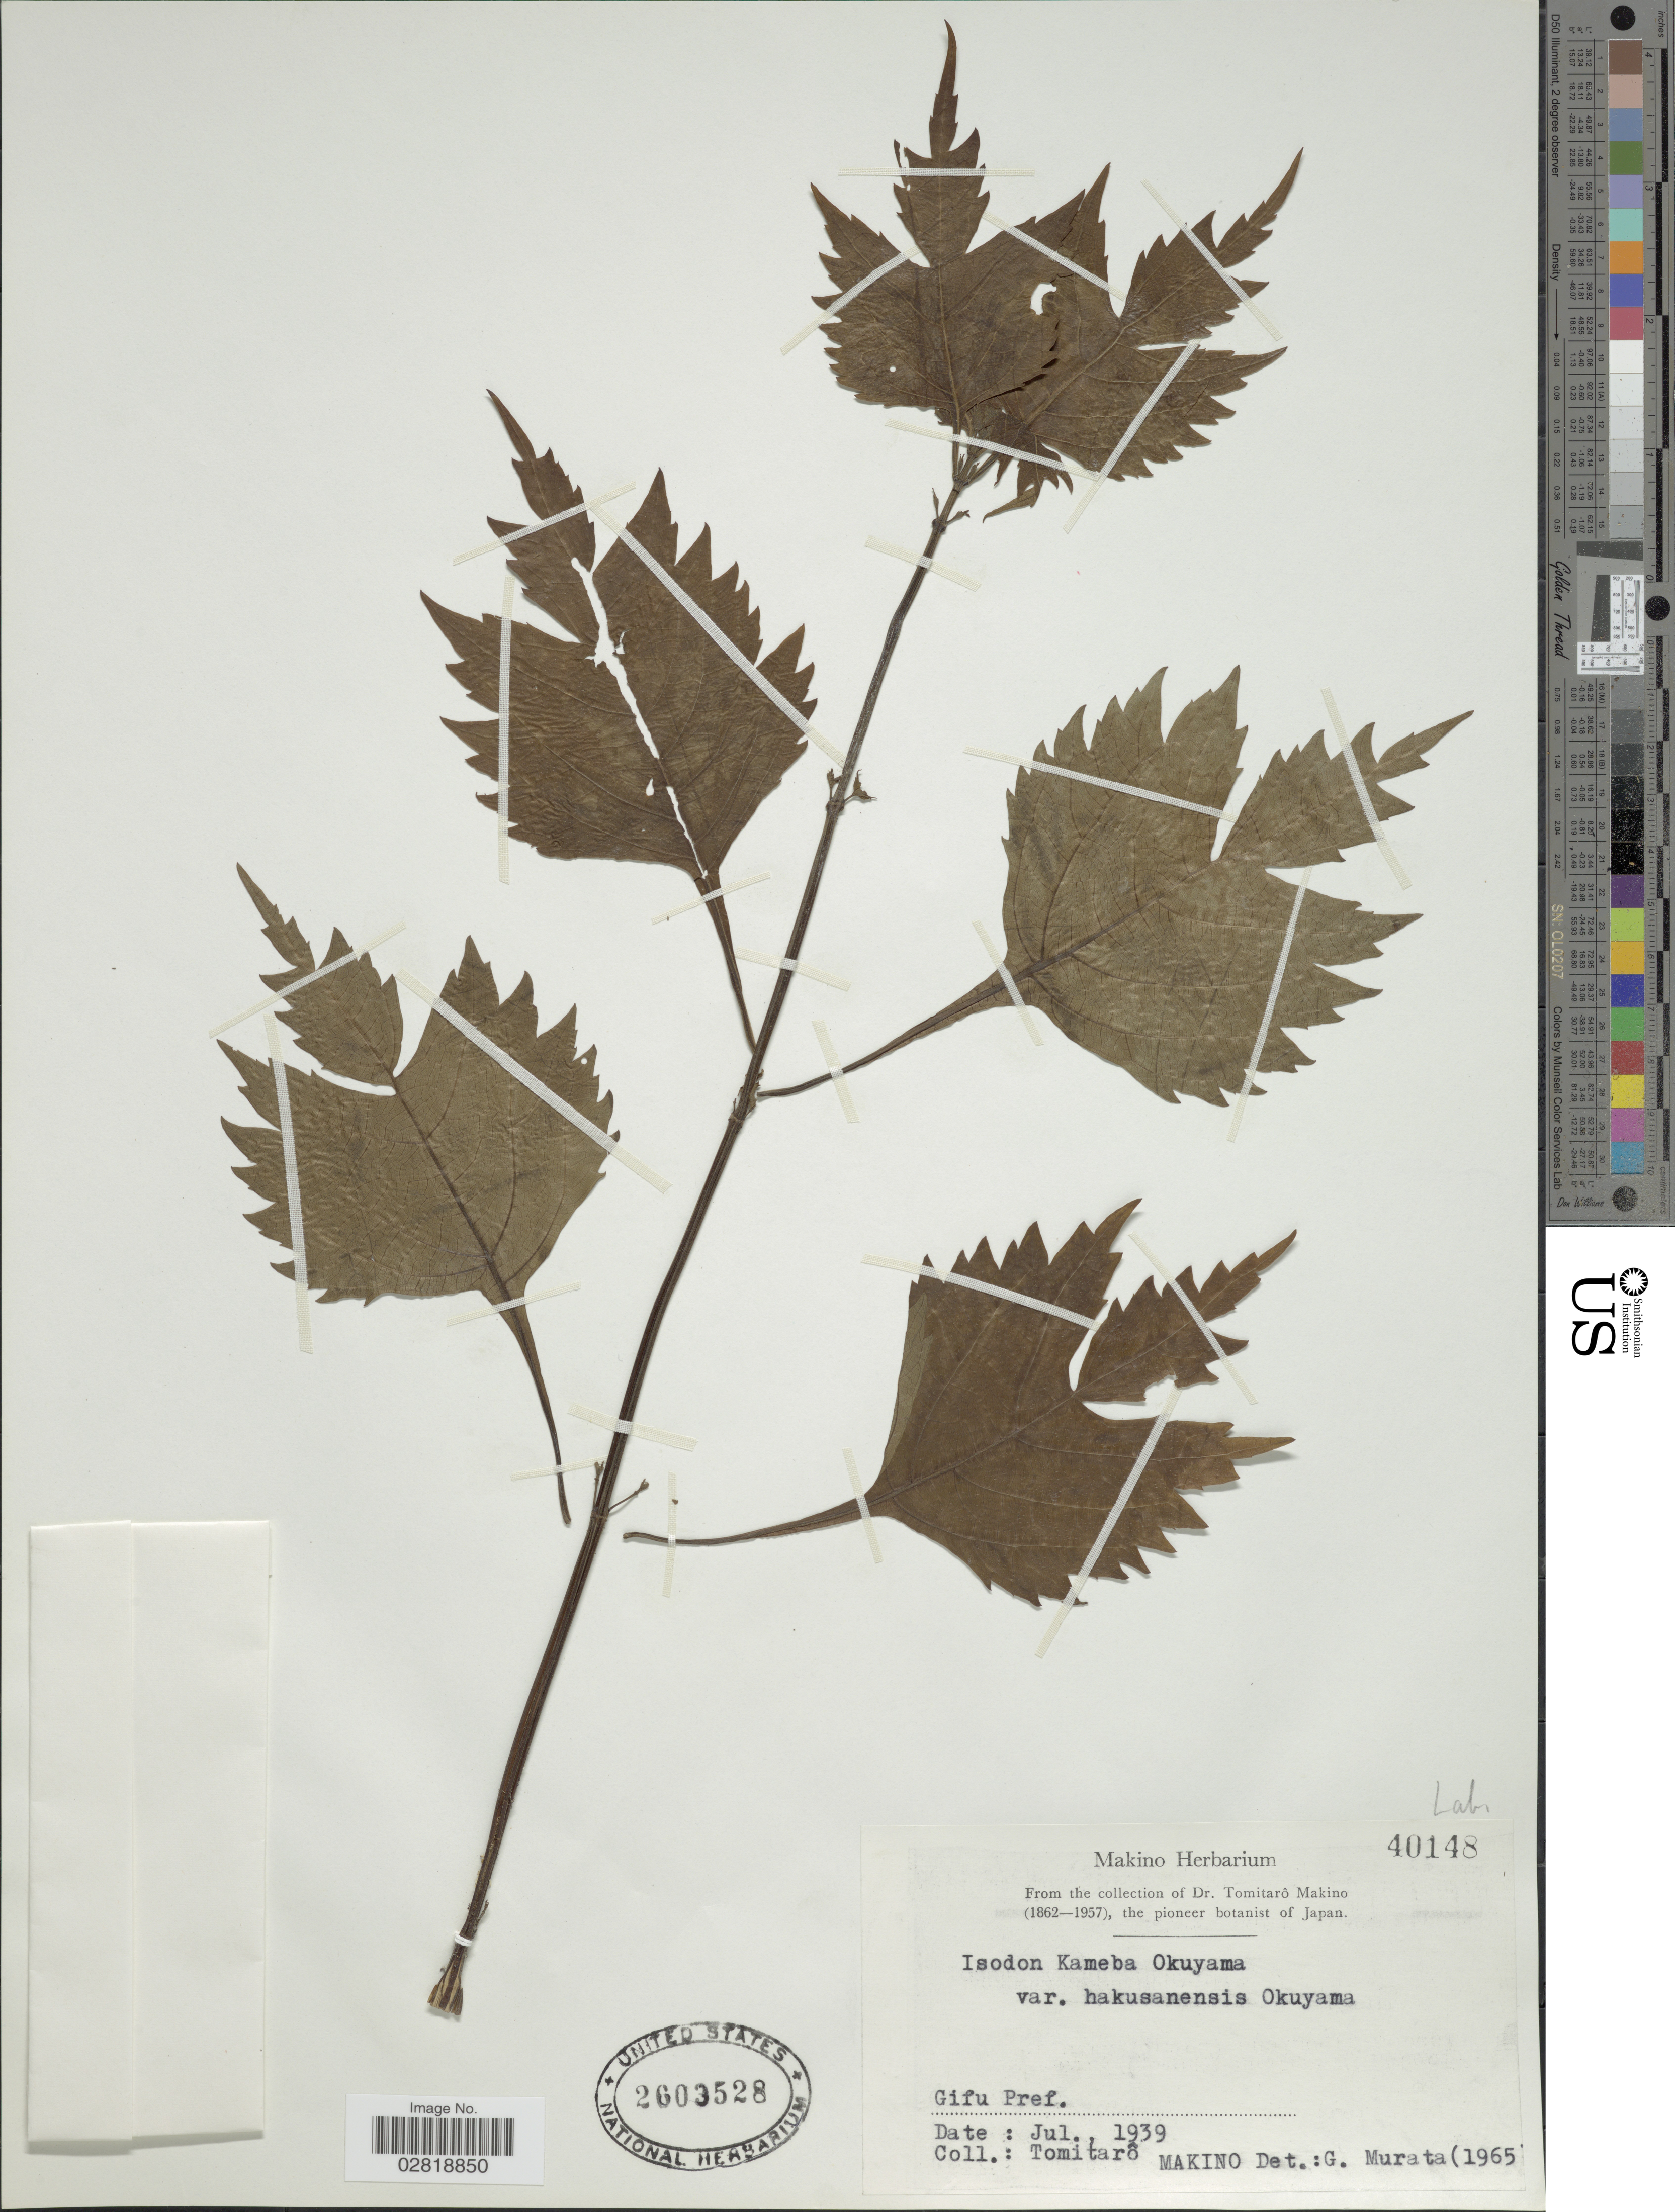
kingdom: Plantae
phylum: Tracheophyta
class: Magnoliopsida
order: Lamiales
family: Lamiaceae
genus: Isodon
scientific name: Isodon kameba var. hakusanensis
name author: Okuyama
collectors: T. Makino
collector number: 40148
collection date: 1939-07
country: Japan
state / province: Gihu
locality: Gifu Pref.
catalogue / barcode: US 2603528